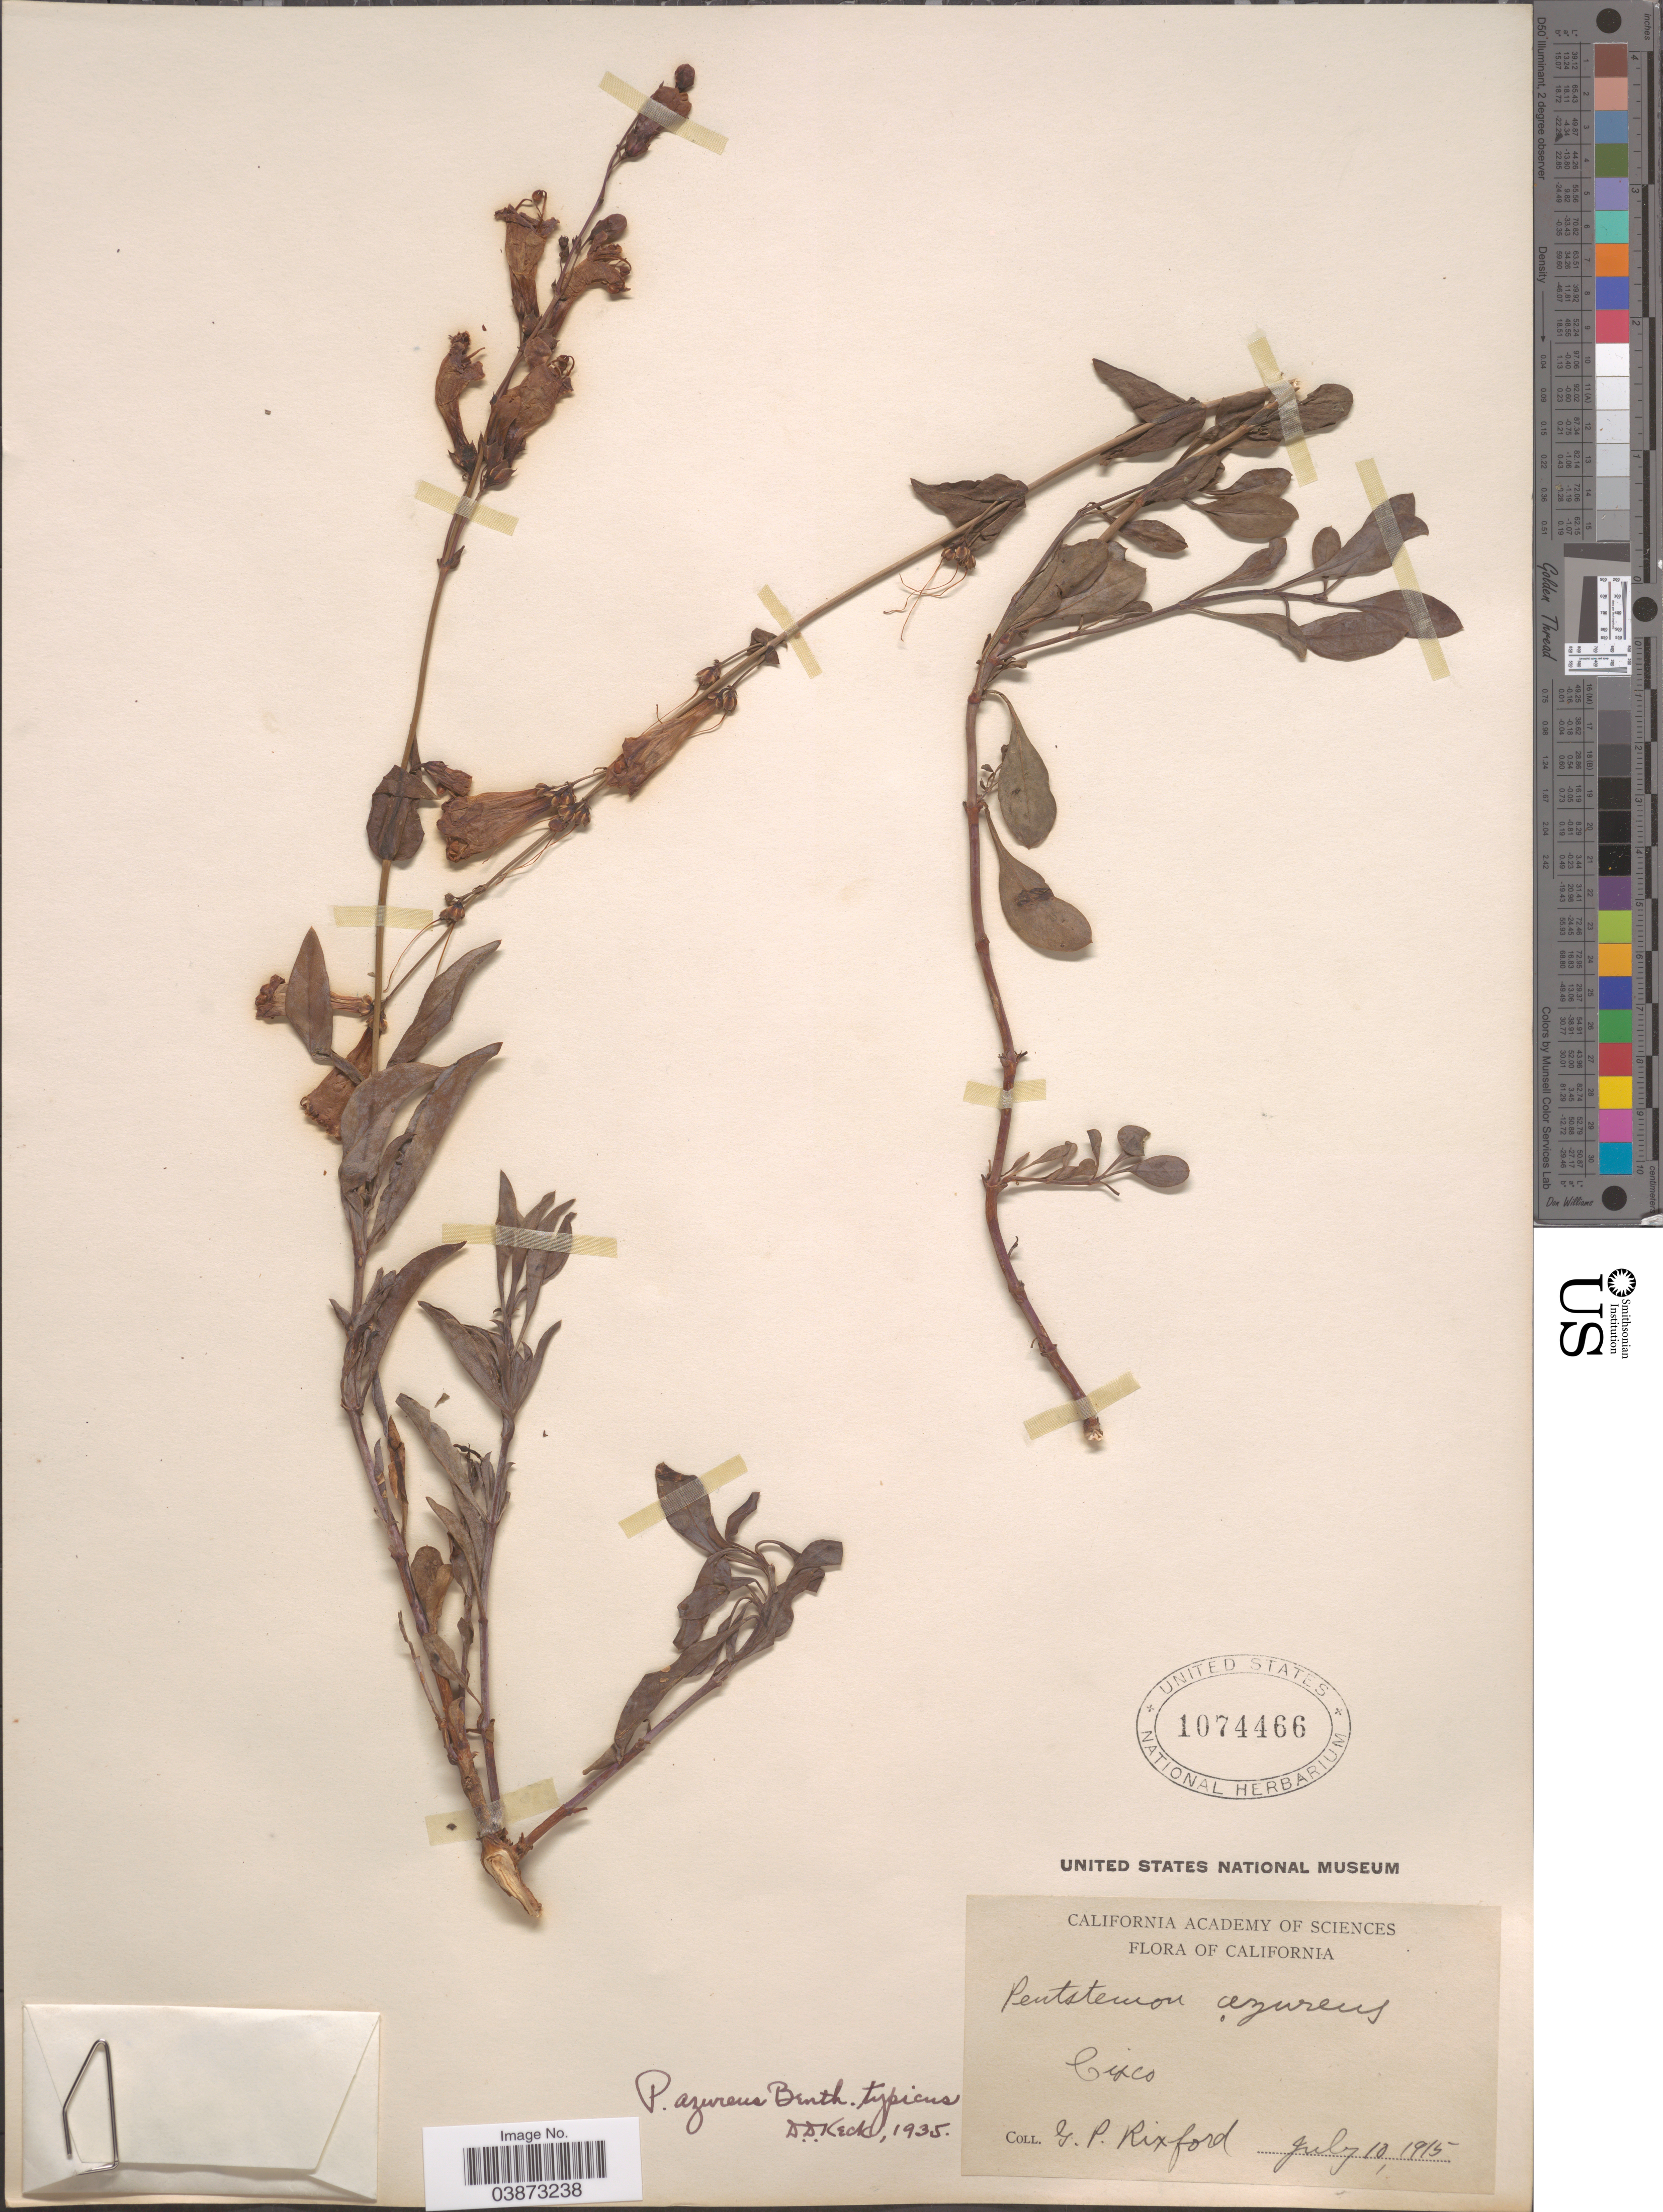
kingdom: Plantae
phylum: Tracheophyta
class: Magnoliopsida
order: Lamiales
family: Plantaginaceae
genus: Penstemon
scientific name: Penstemon azureus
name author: Benth.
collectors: G. Rixford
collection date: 1915-07-10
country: United States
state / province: California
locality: Cisco.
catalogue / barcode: US 1074466